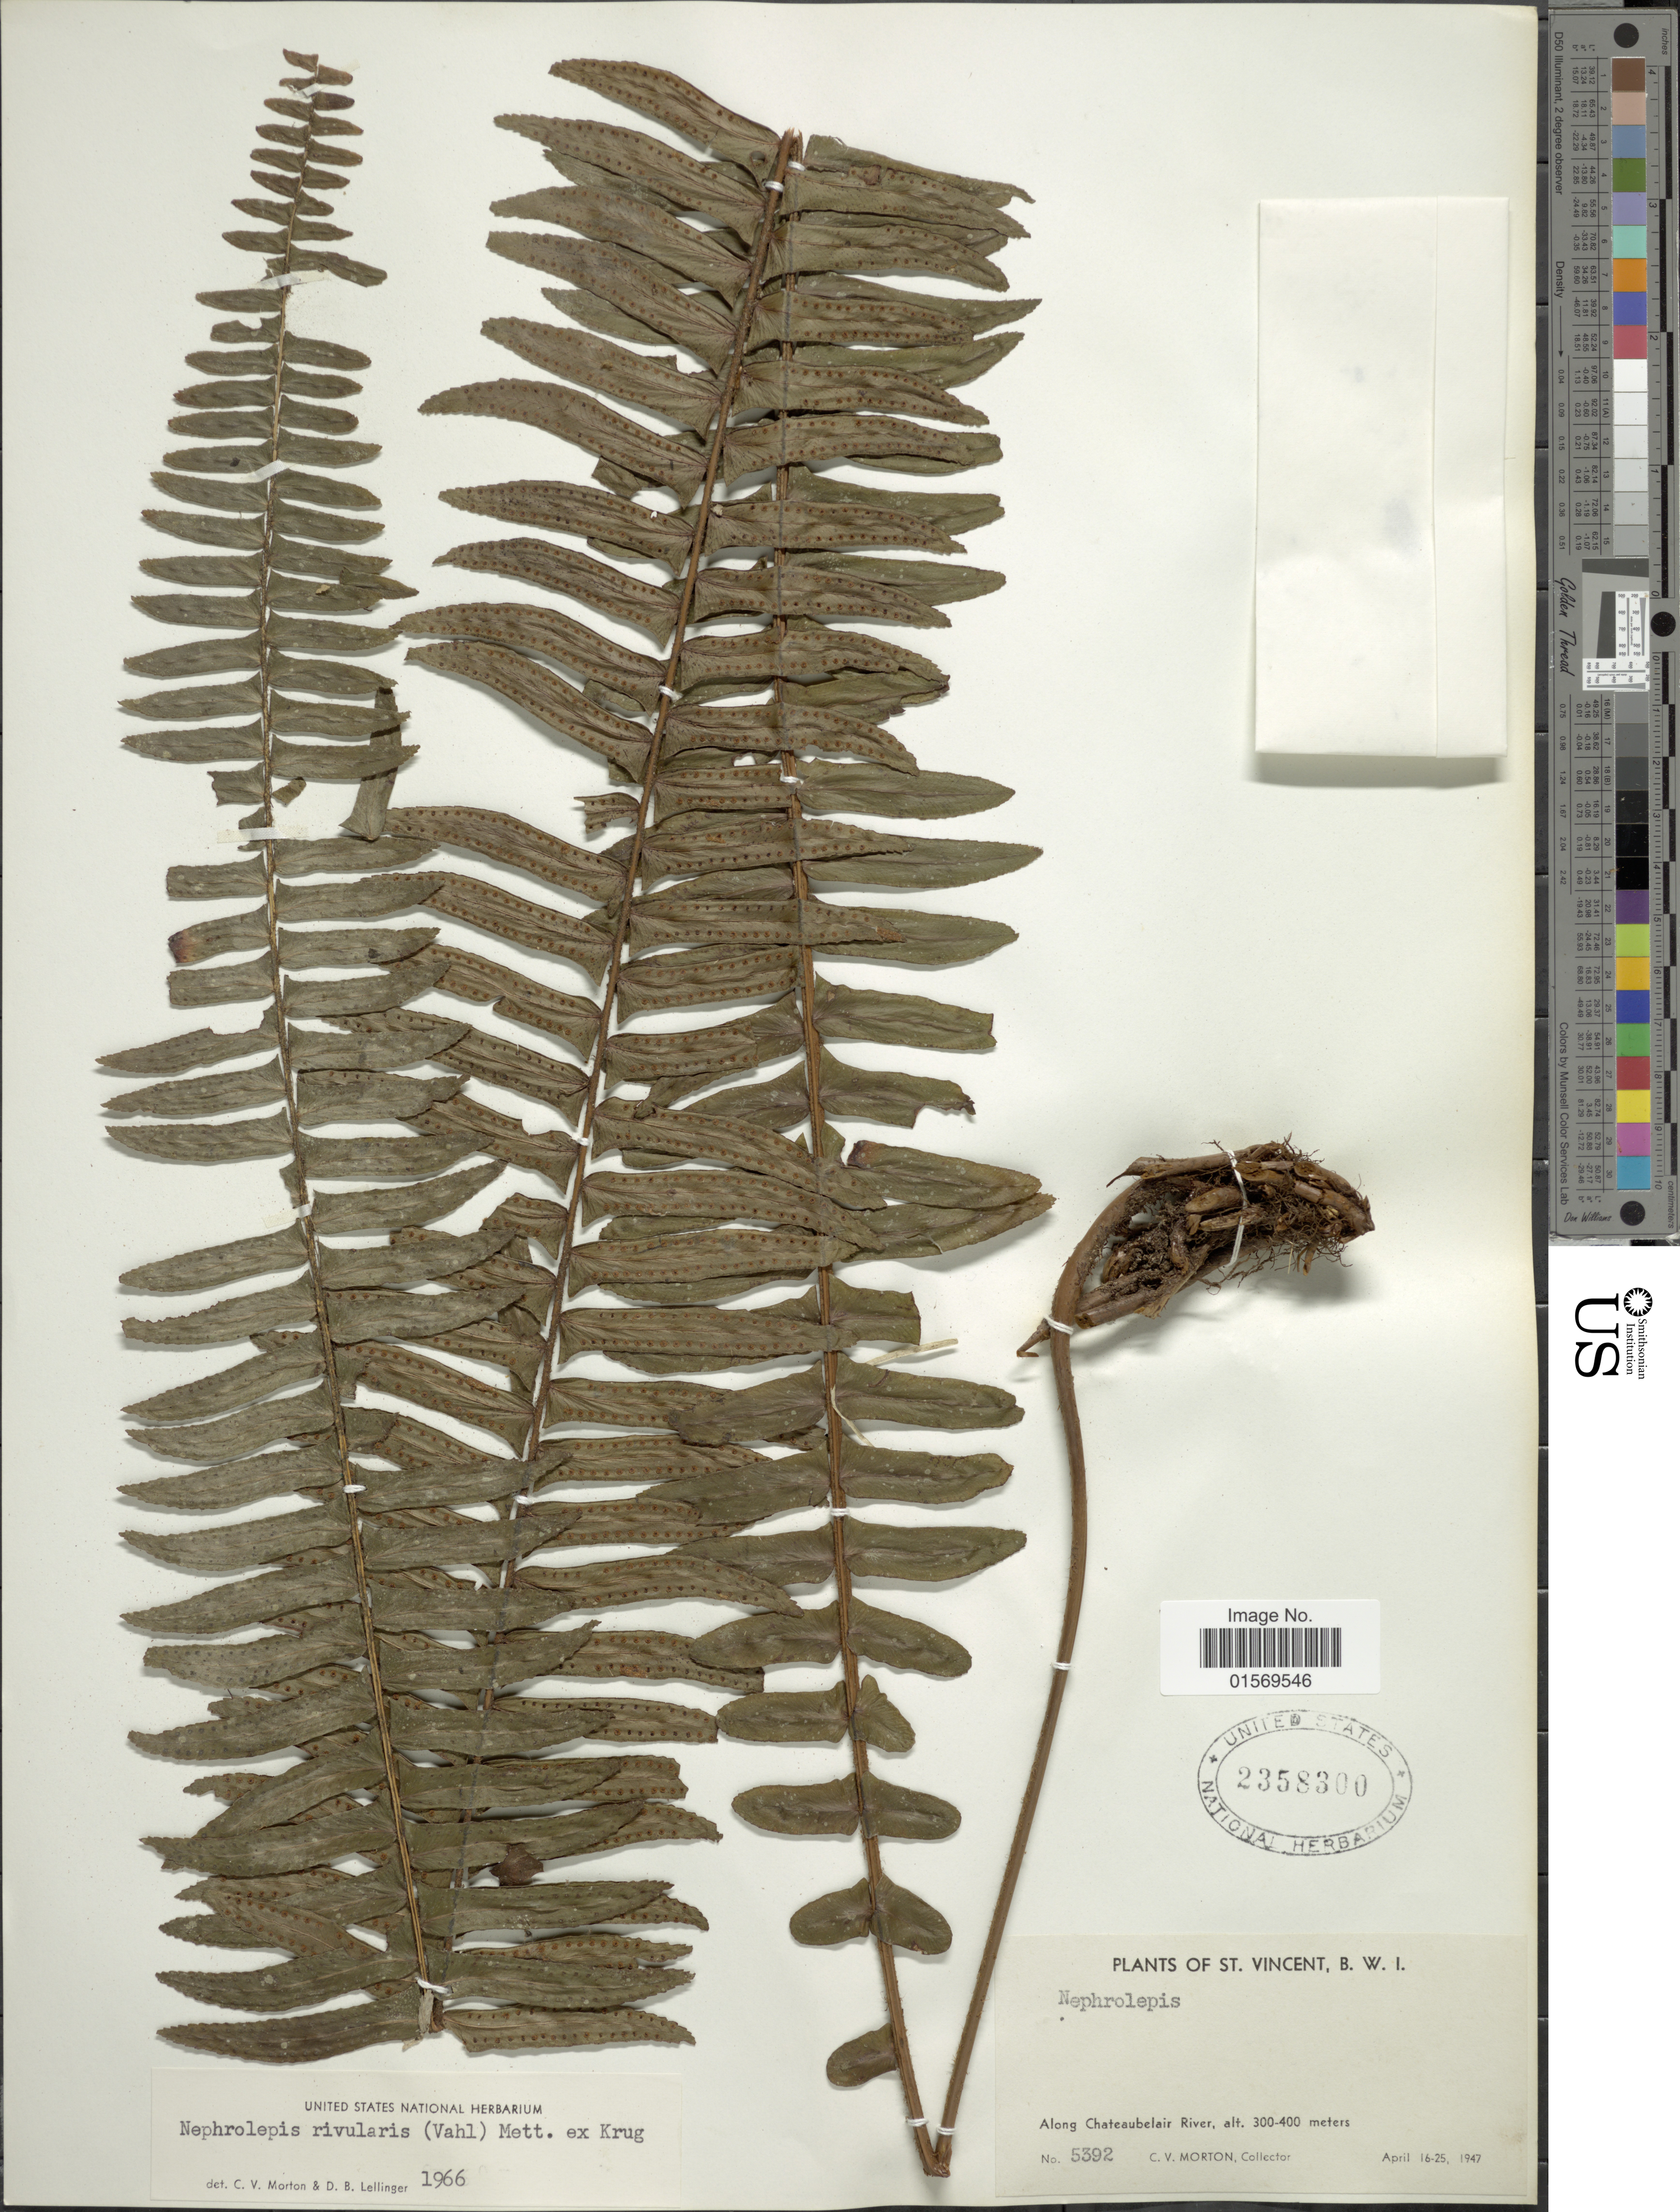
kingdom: Plantae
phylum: Tracheophyta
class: Polypodiopsida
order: Polypodiales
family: Nephrolepidaceae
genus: Nephrolepis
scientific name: Nephrolepis rivularis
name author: (Vahl) Mett. ex Krug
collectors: C. V. Morton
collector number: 5392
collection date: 1947-04-16/1947-04-25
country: St. Vincent - Grenadines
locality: St. Vincent, B.W.I. along Chateaubelair River.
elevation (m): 300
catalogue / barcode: US 2358300